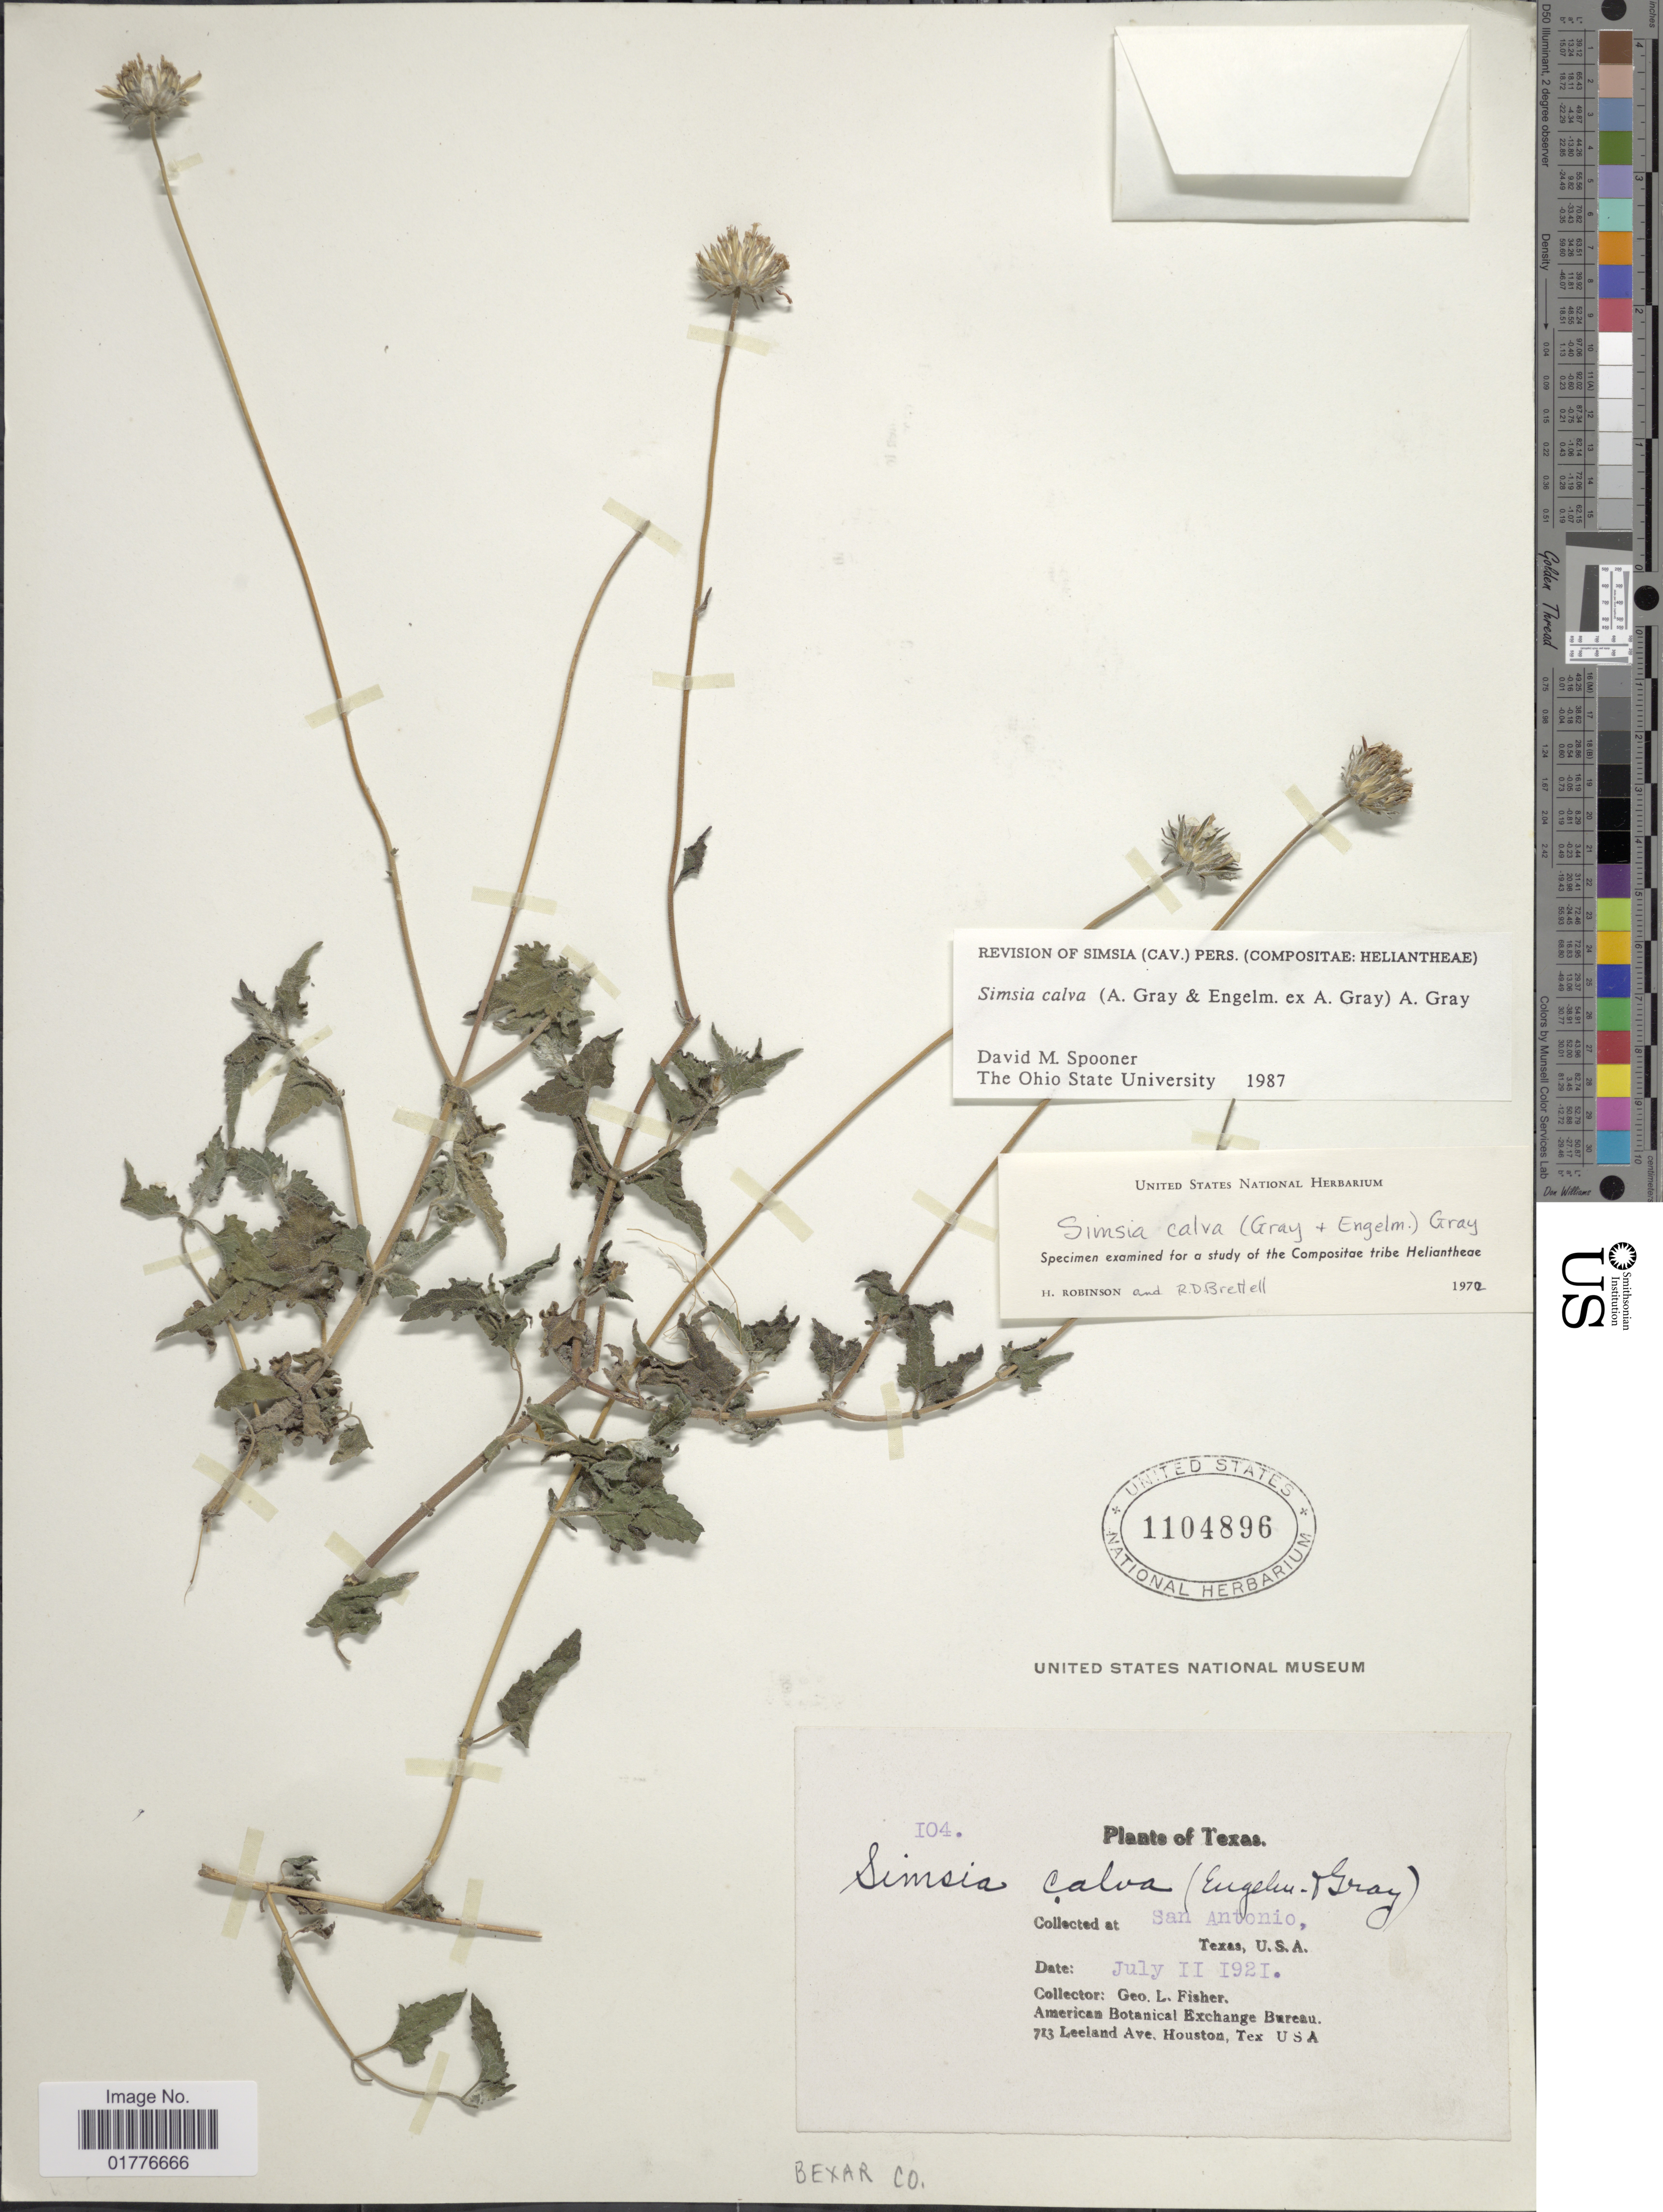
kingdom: Plantae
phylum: Tracheophyta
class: Magnoliopsida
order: Asterales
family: Asteraceae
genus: Simsia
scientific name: Simsia calva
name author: A. Gray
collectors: G. L. Fisher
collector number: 104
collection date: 1921-07-11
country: United States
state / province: Texas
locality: Texas, San Antonio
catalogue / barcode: US 1104896